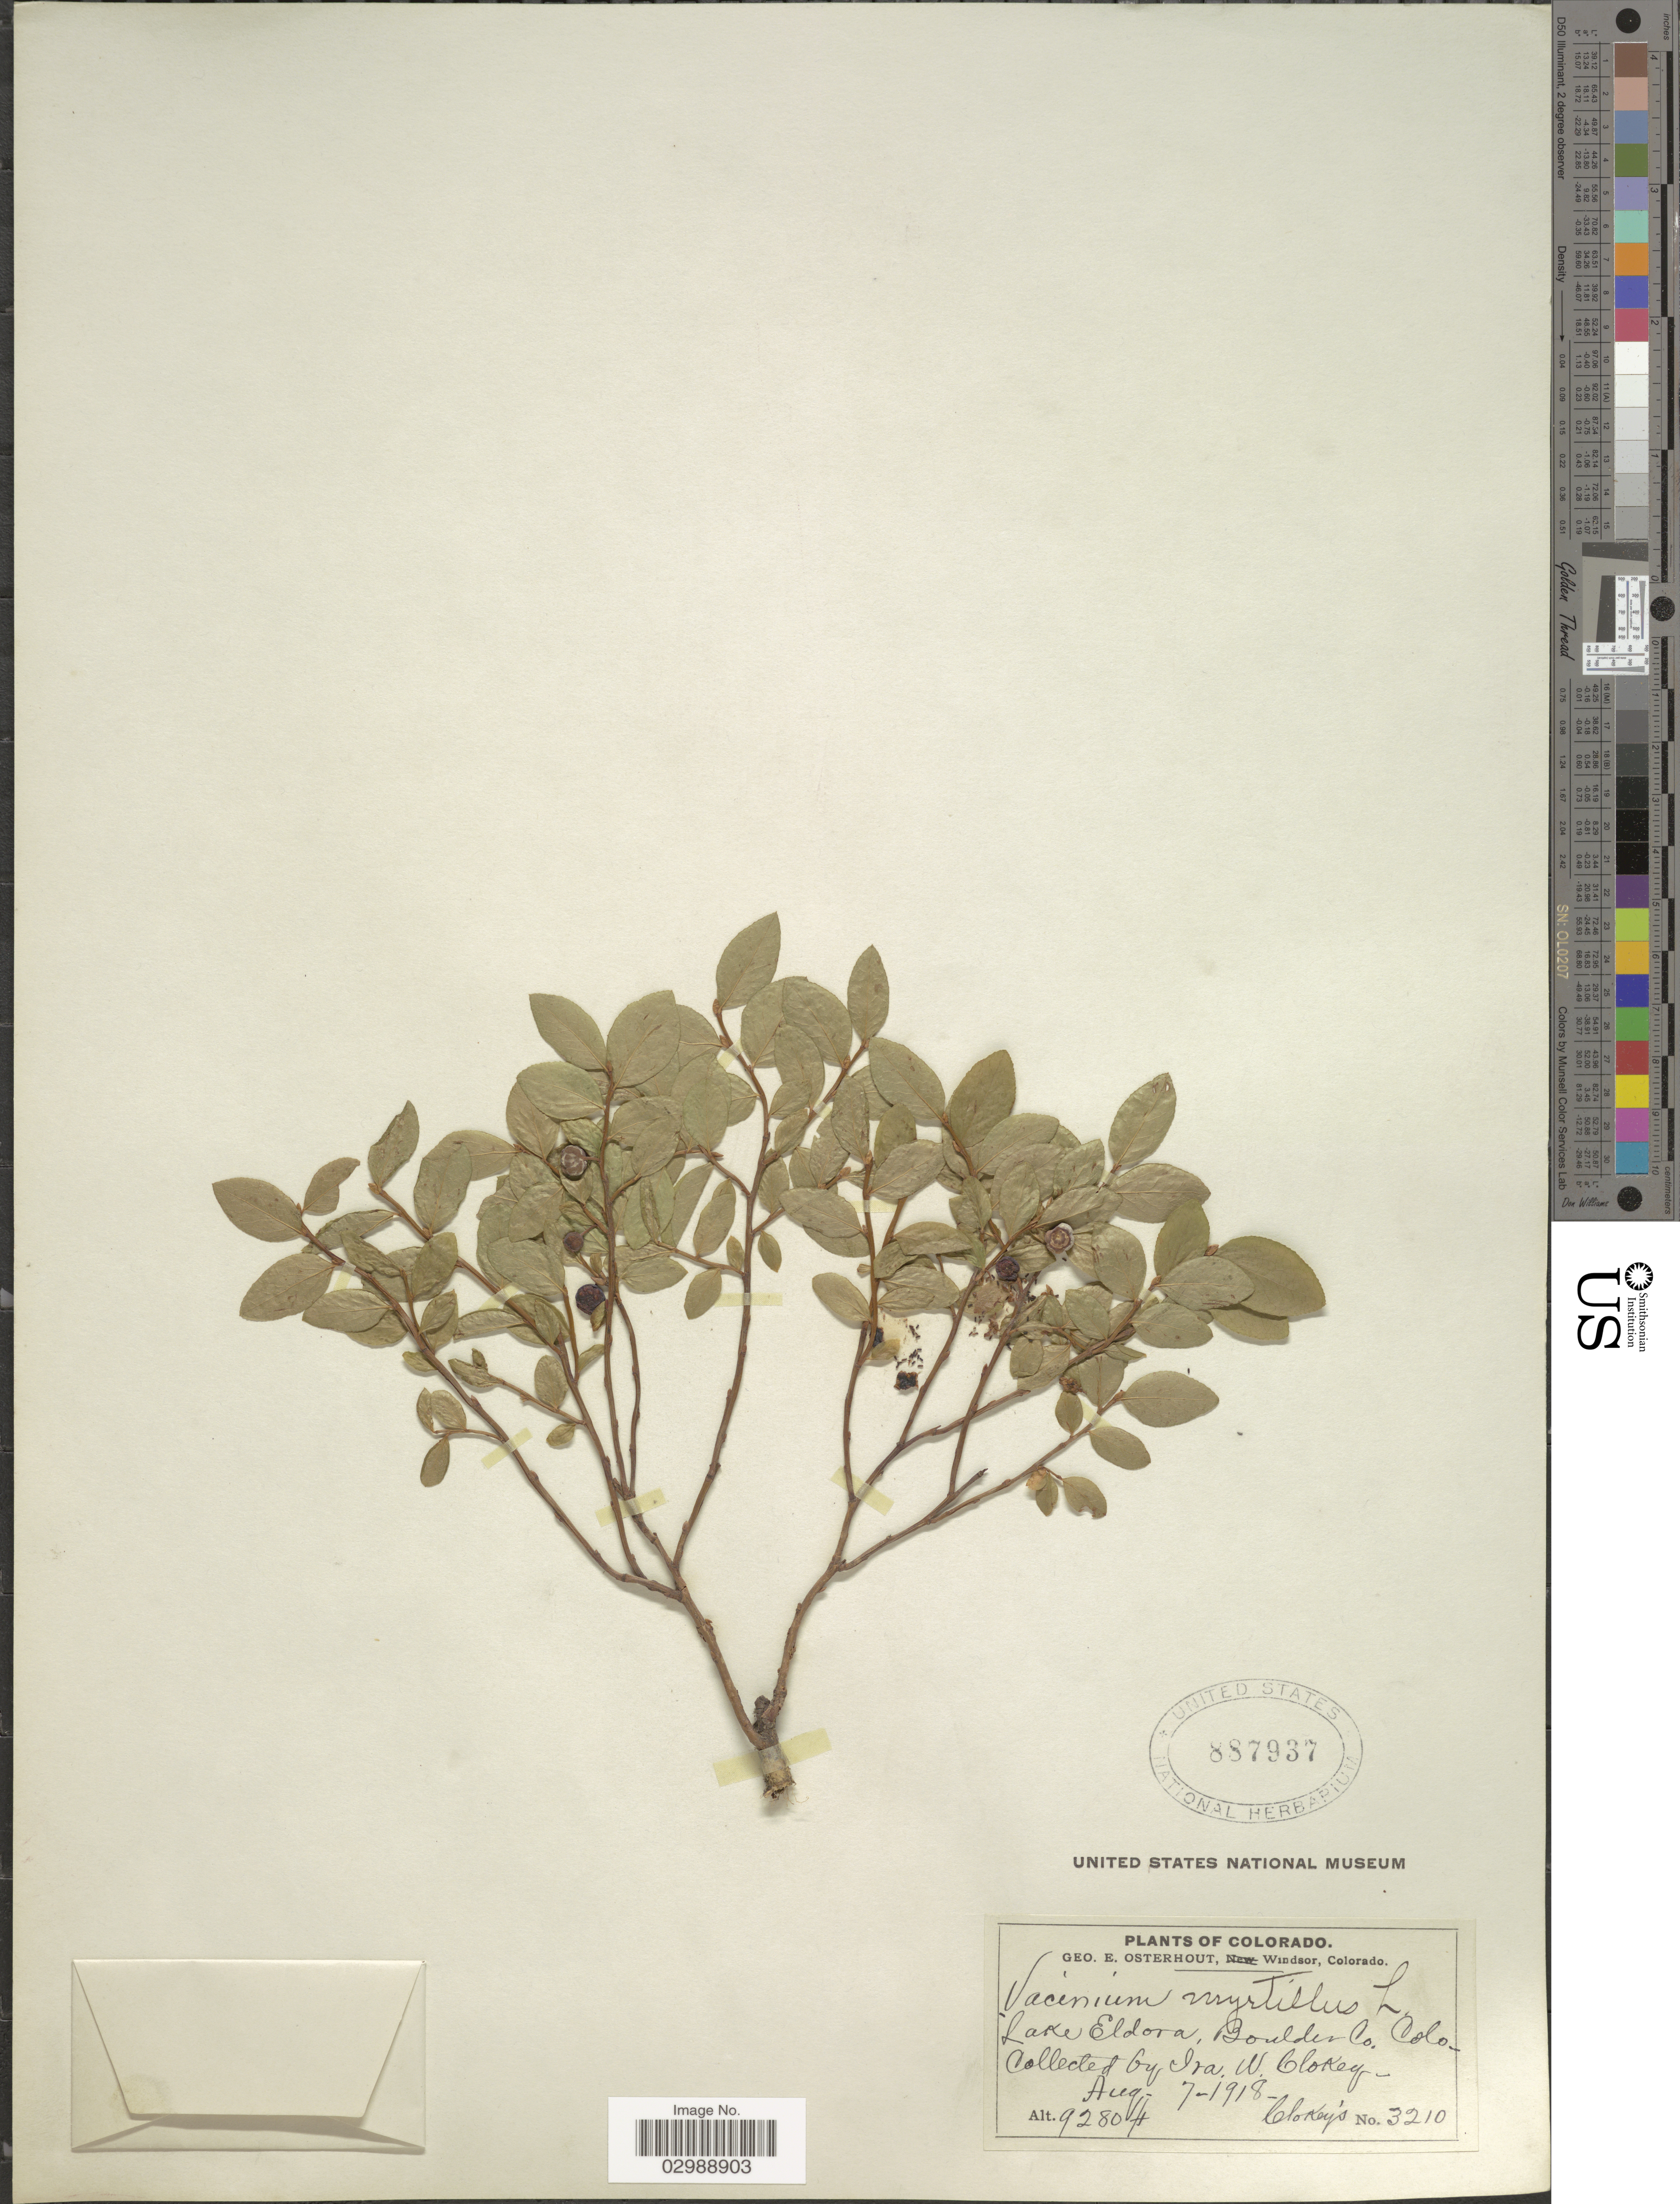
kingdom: Plantae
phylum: Tracheophyta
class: Magnoliopsida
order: Ericales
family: Ericaceae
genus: Vaccinium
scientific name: Vaccinium oreophilum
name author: Rydb.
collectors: I. W. Clokey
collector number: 3210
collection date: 1918-08-07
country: United States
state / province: Colorado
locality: Lake Eldora, Boulder Co.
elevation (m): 2829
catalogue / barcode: US 887937